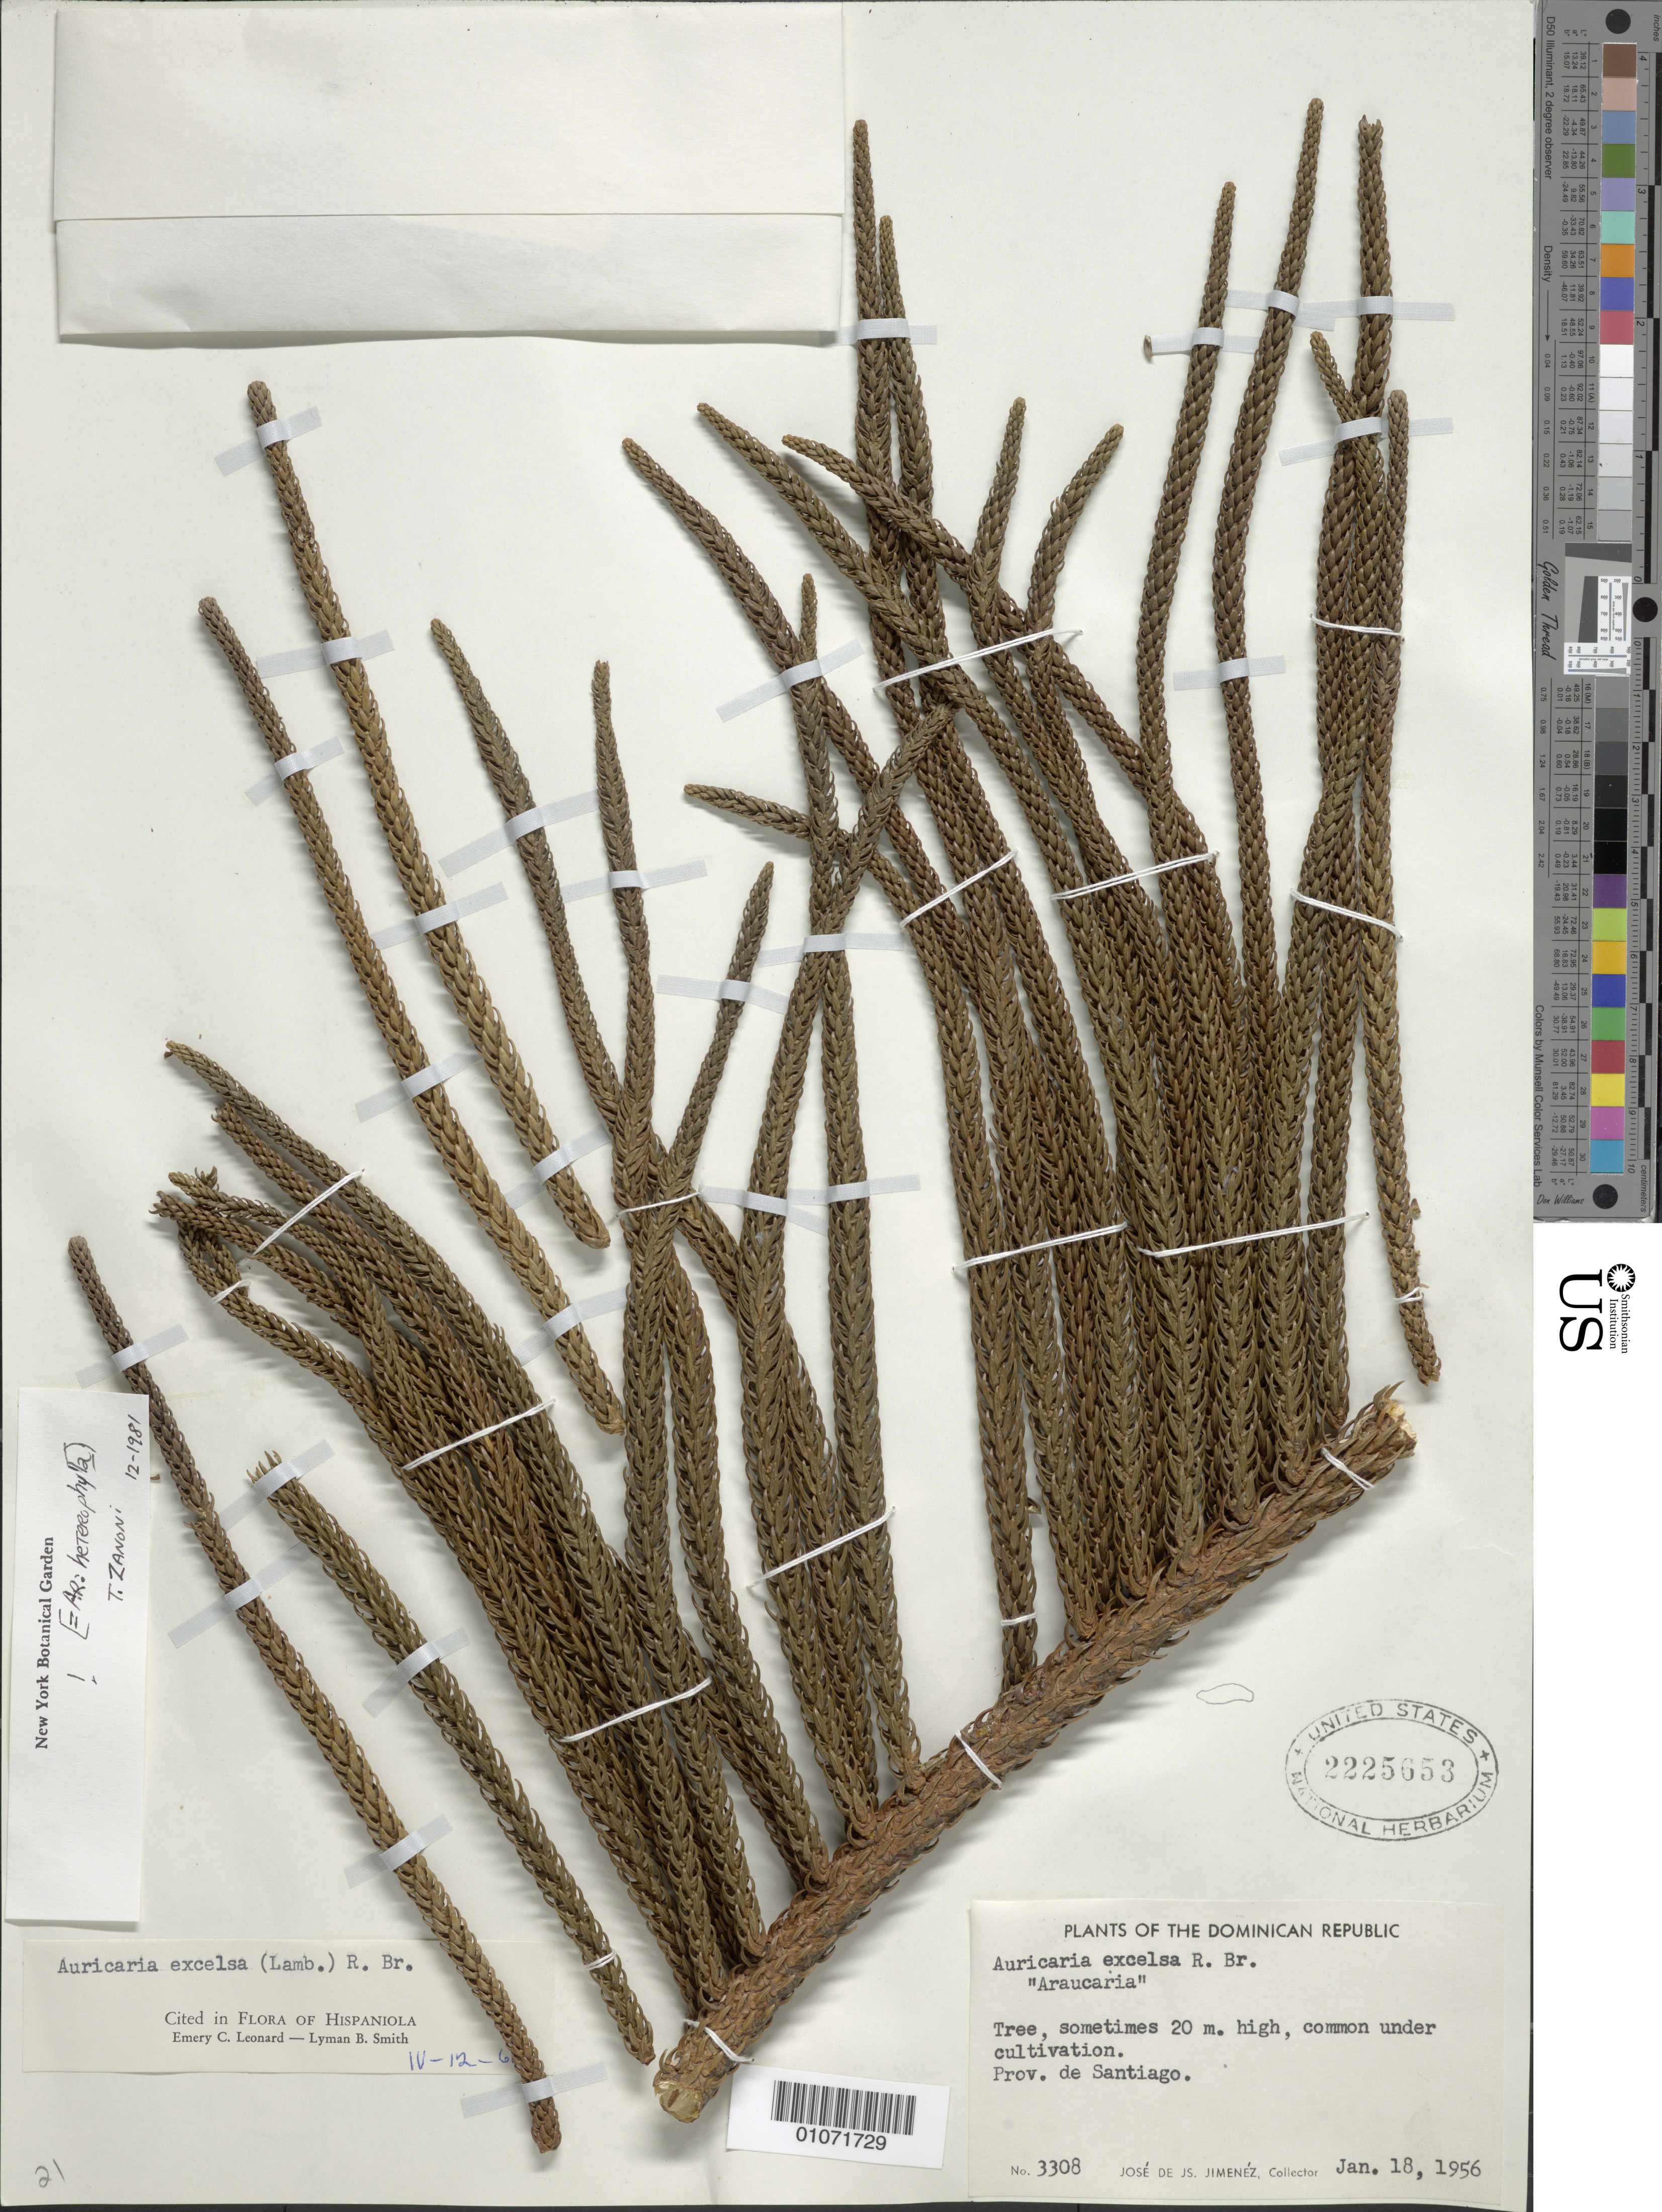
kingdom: Plantae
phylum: Tracheophyta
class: Pinopsida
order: Pinales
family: Araucariaceae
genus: Araucaria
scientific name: Araucaria heterophylla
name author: (Salisb.) Franco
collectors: J. J. Jiménez Almonte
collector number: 3308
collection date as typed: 15 Jan 1956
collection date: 1956-01-15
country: Dominican Republic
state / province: Santiago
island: Hispaniola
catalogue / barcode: US 2225653